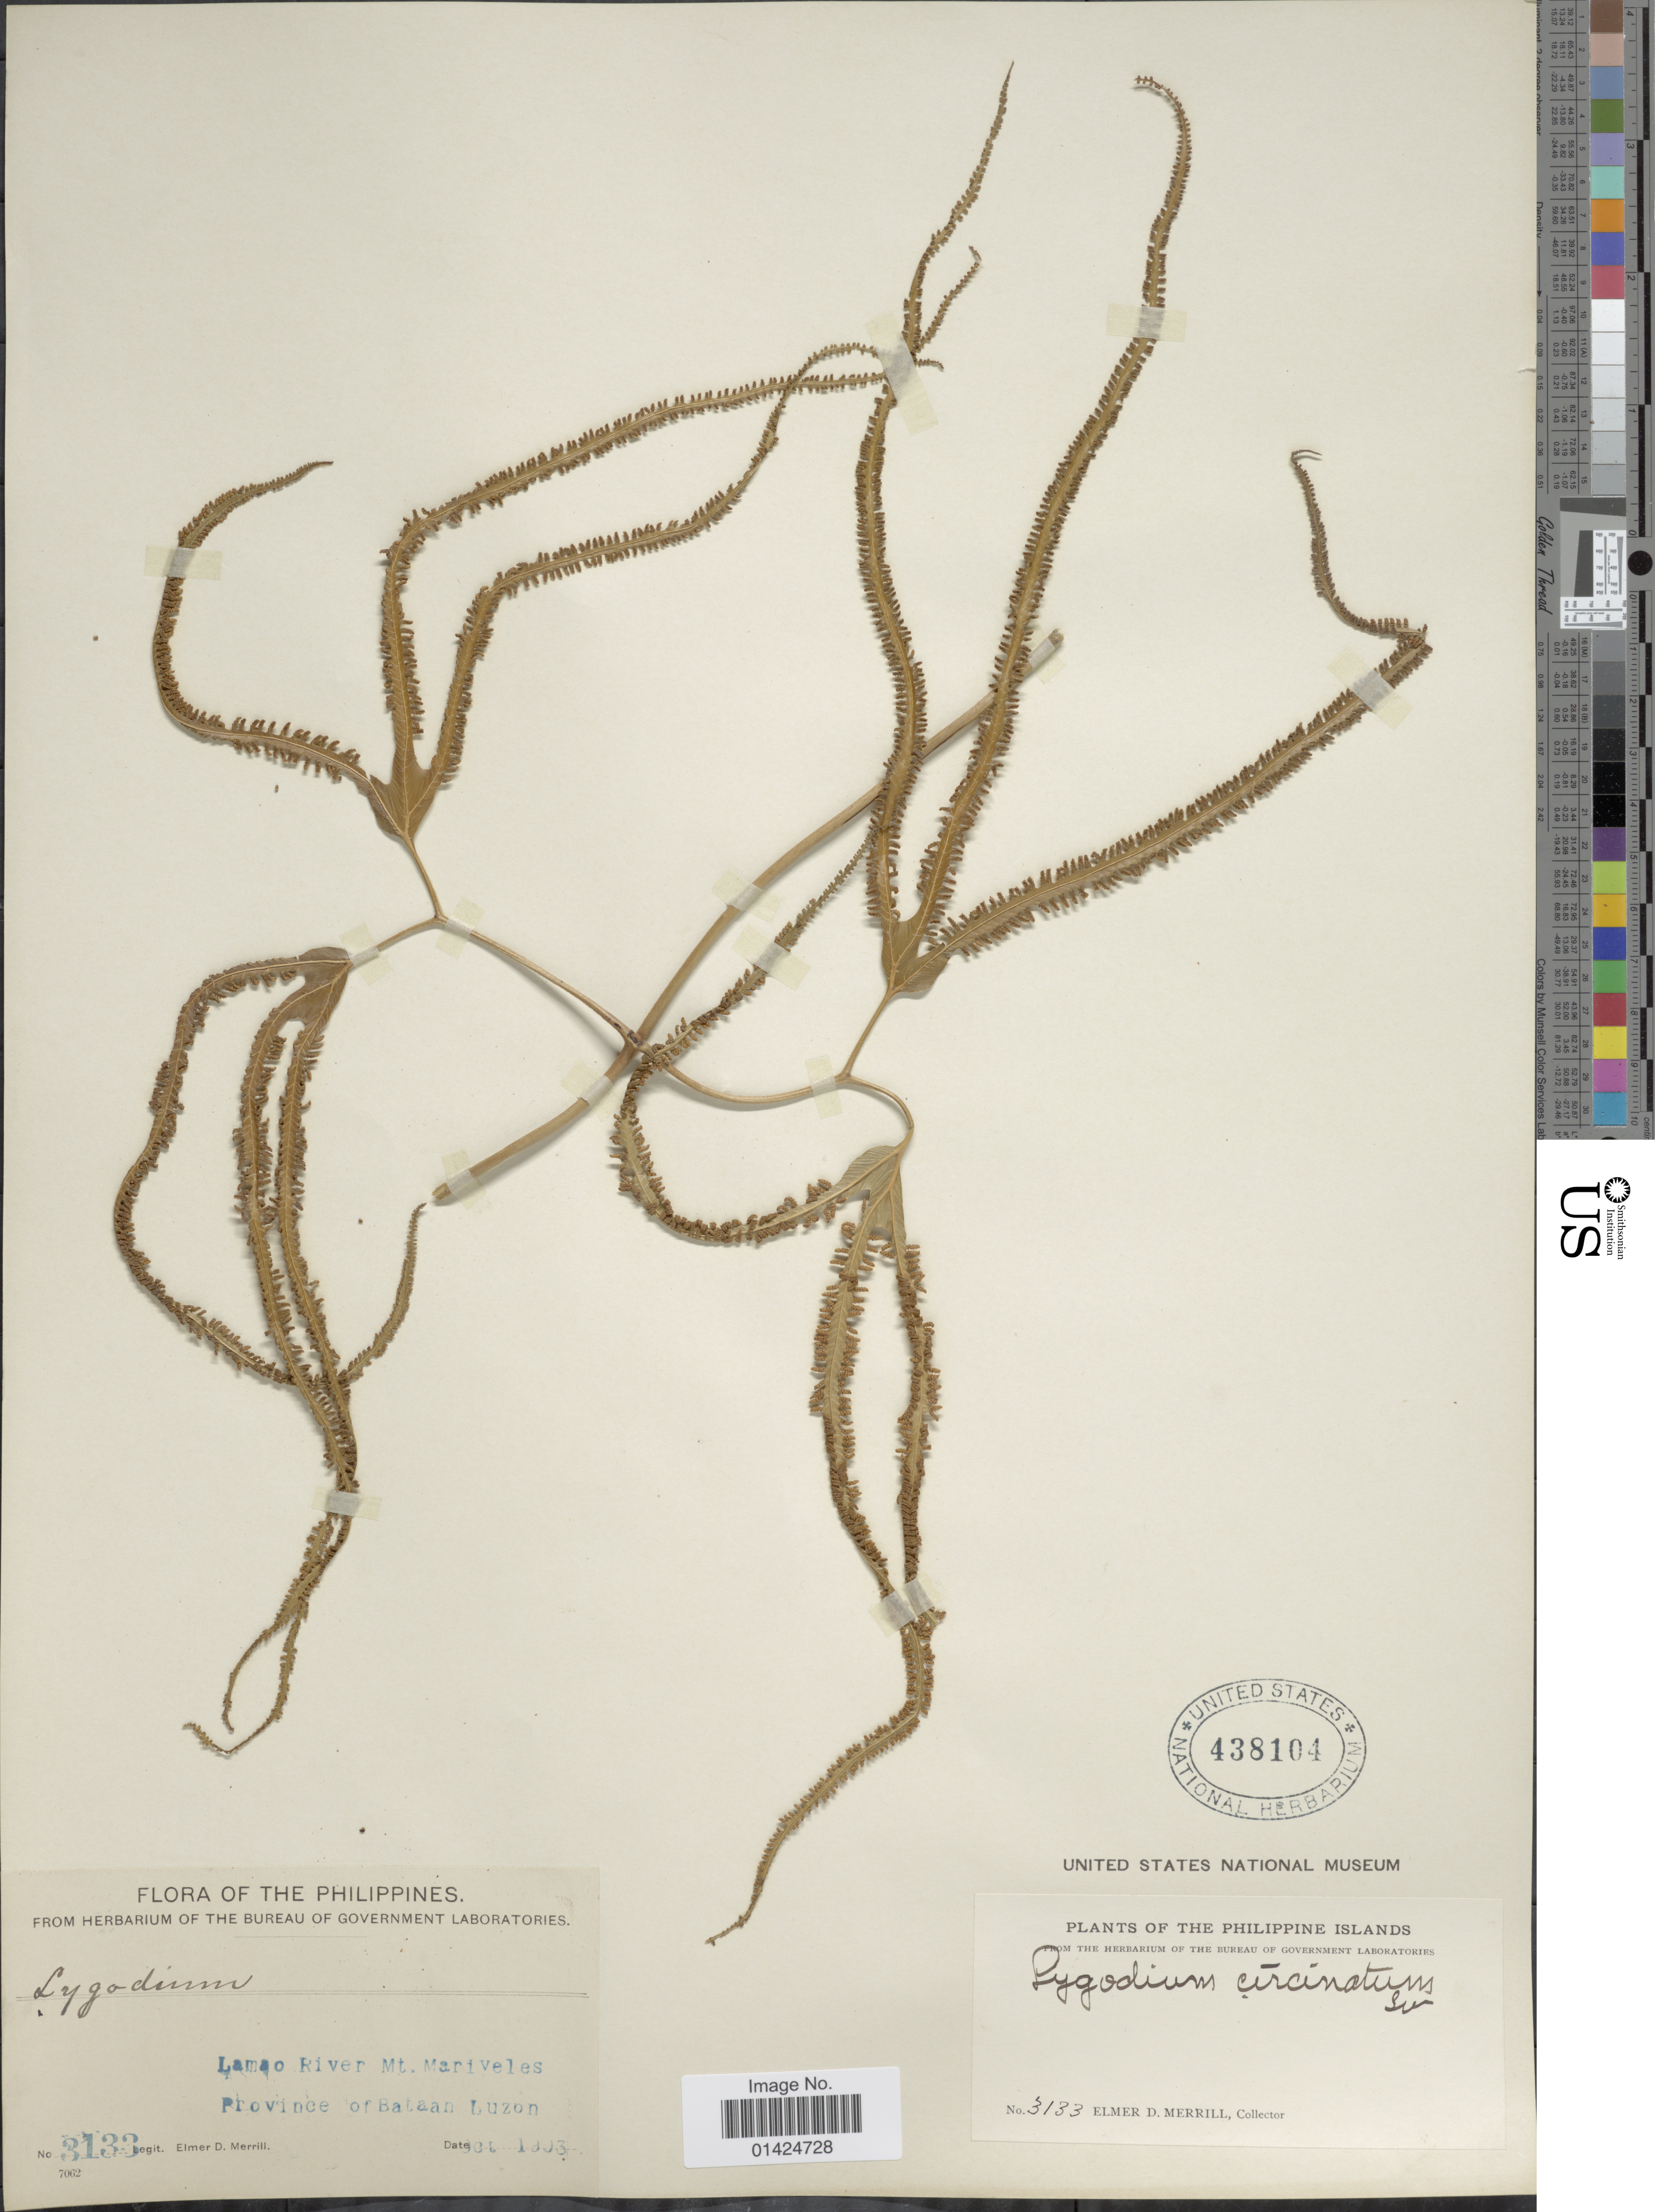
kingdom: Plantae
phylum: Tracheophyta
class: Polypodiopsida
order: Schizaeales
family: Lygodiaceae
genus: Lygodium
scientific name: Lygodium circinnatum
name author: (Burm. f.) Sw.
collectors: E. D. Merrill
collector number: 3133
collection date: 1903-10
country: Philippines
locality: Lamao River Mt. Mariveles. Province of Bataan Luzon.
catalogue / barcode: US 438104